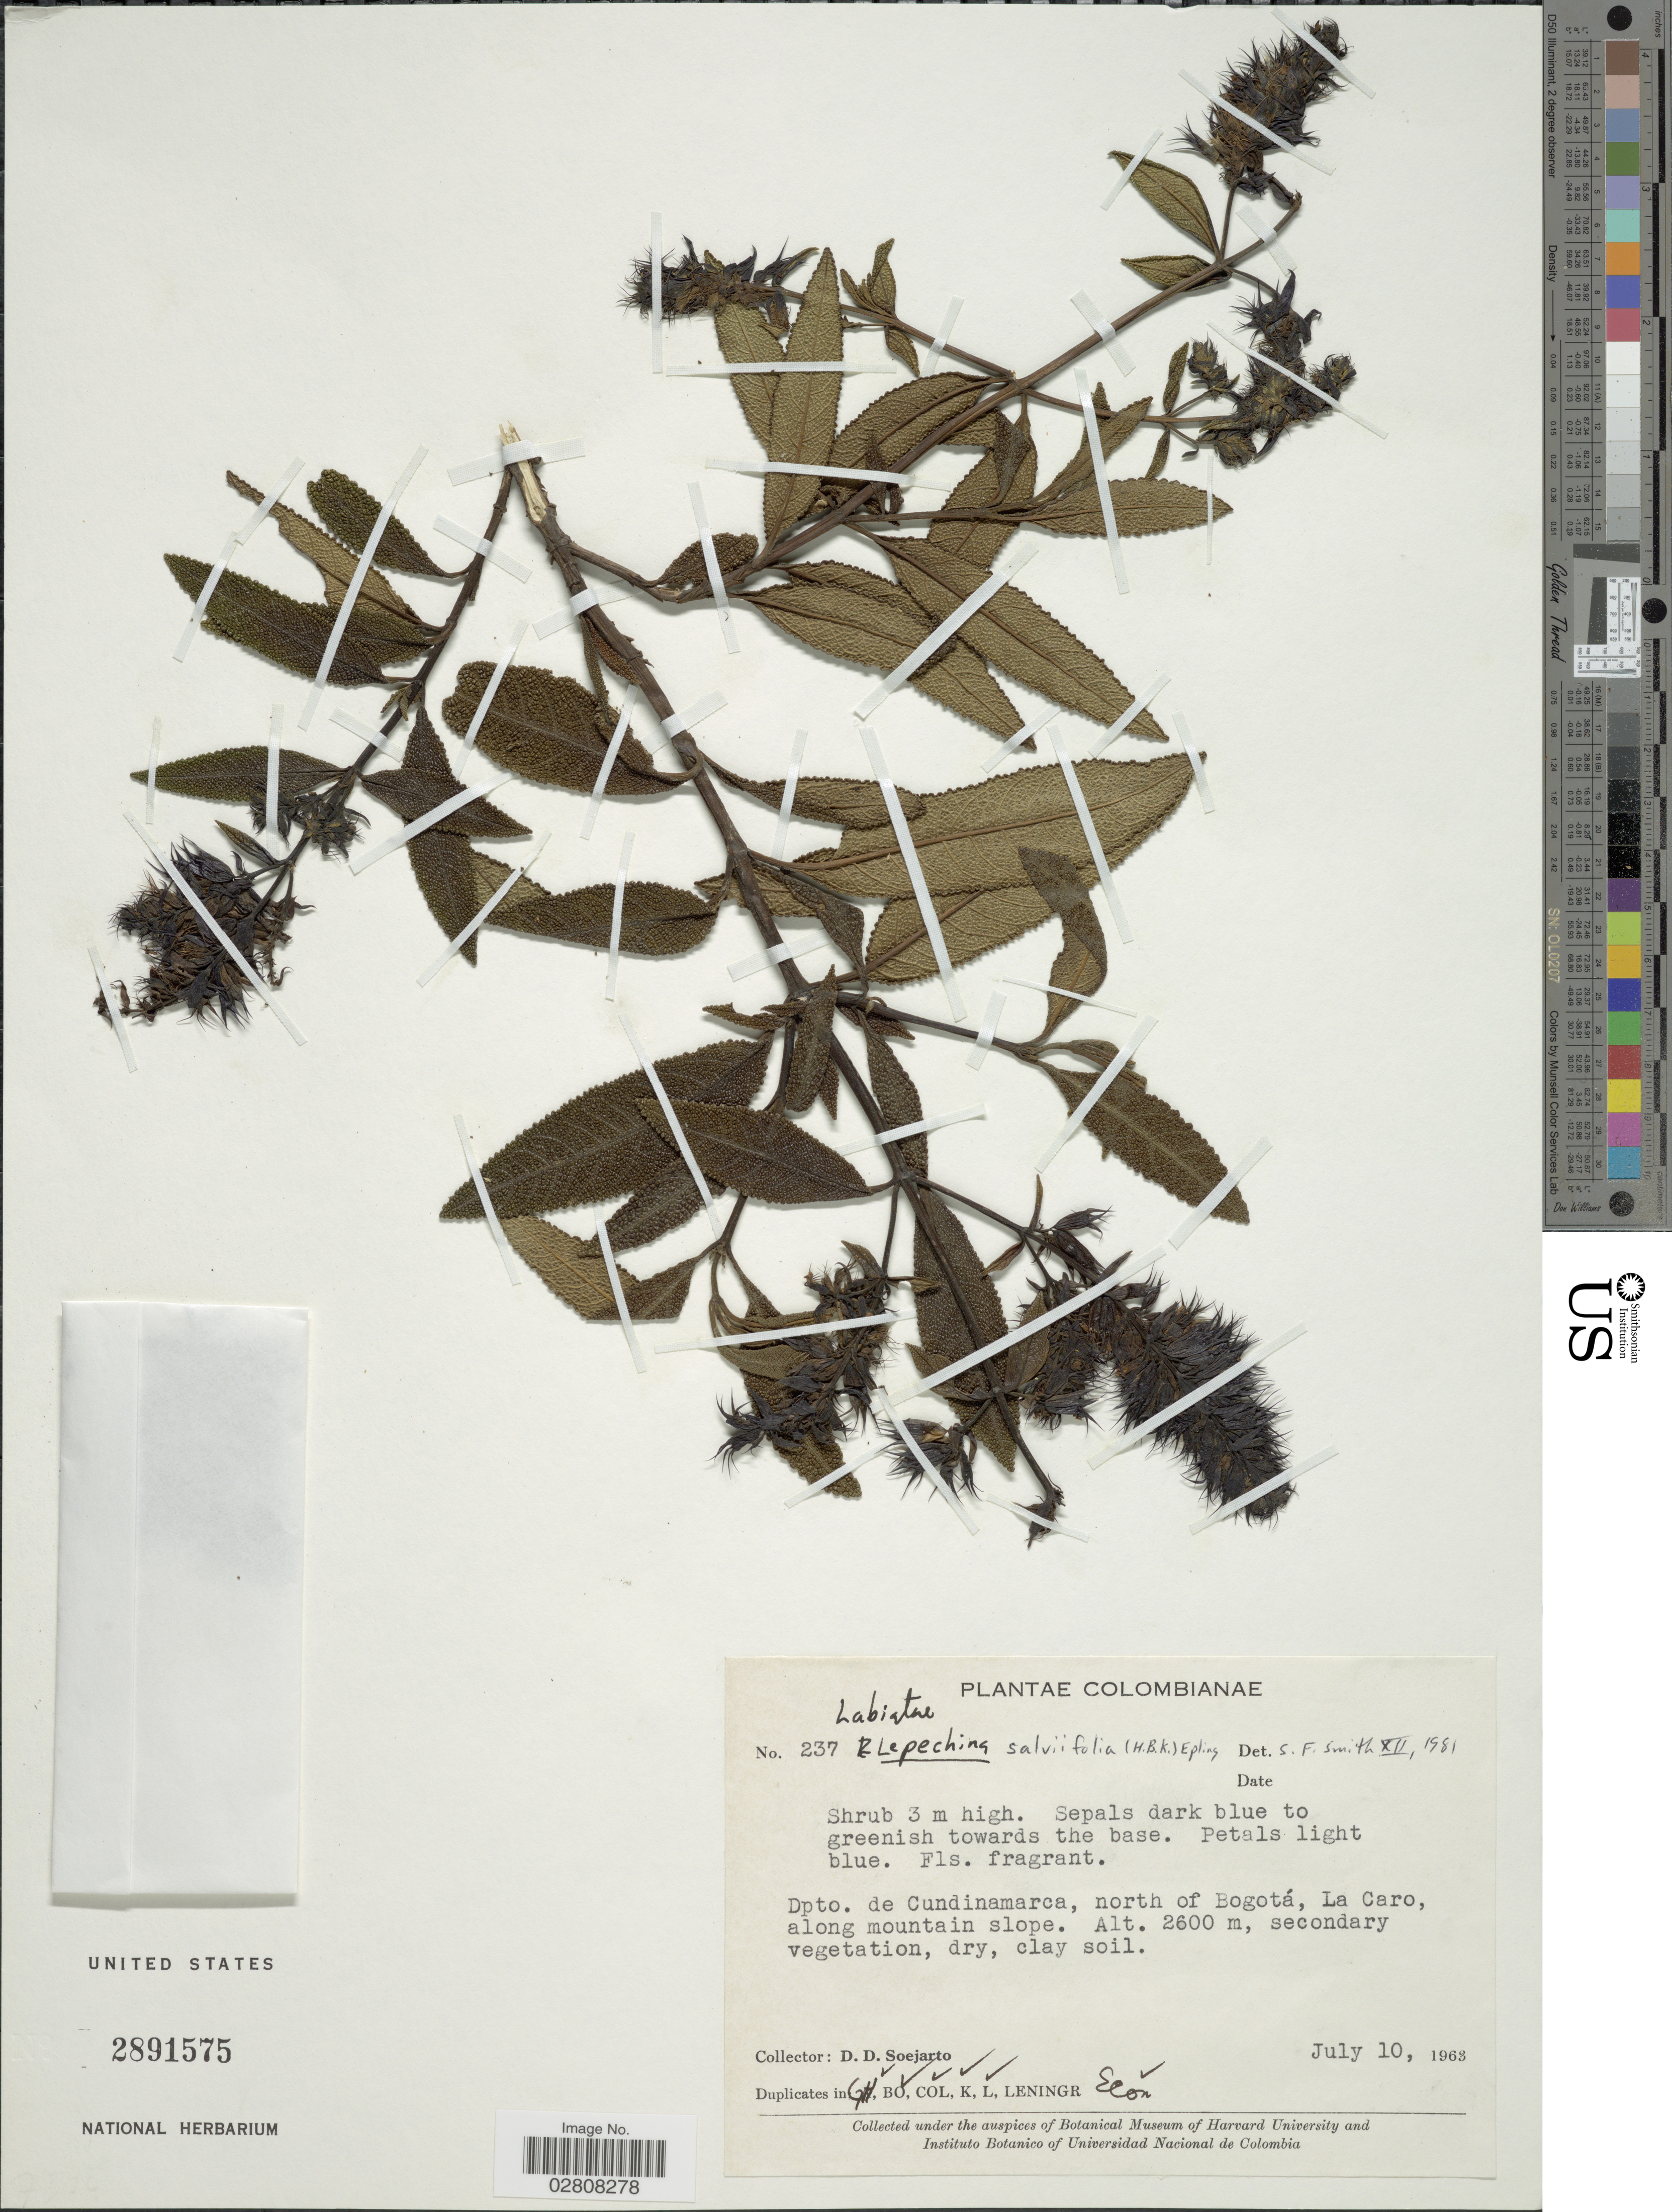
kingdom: Plantae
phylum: Tracheophyta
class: Magnoliopsida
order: Lamiales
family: Lamiaceae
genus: Lepechinia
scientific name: Lepechinia salviifolia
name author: (Kunth) Epling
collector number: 237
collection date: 1963-07-10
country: Colombia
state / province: Cundinamarca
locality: Dpto. Cundinamarca, north of Bogotá, La Caro, along mountain slope.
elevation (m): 2600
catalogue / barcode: US 2891575